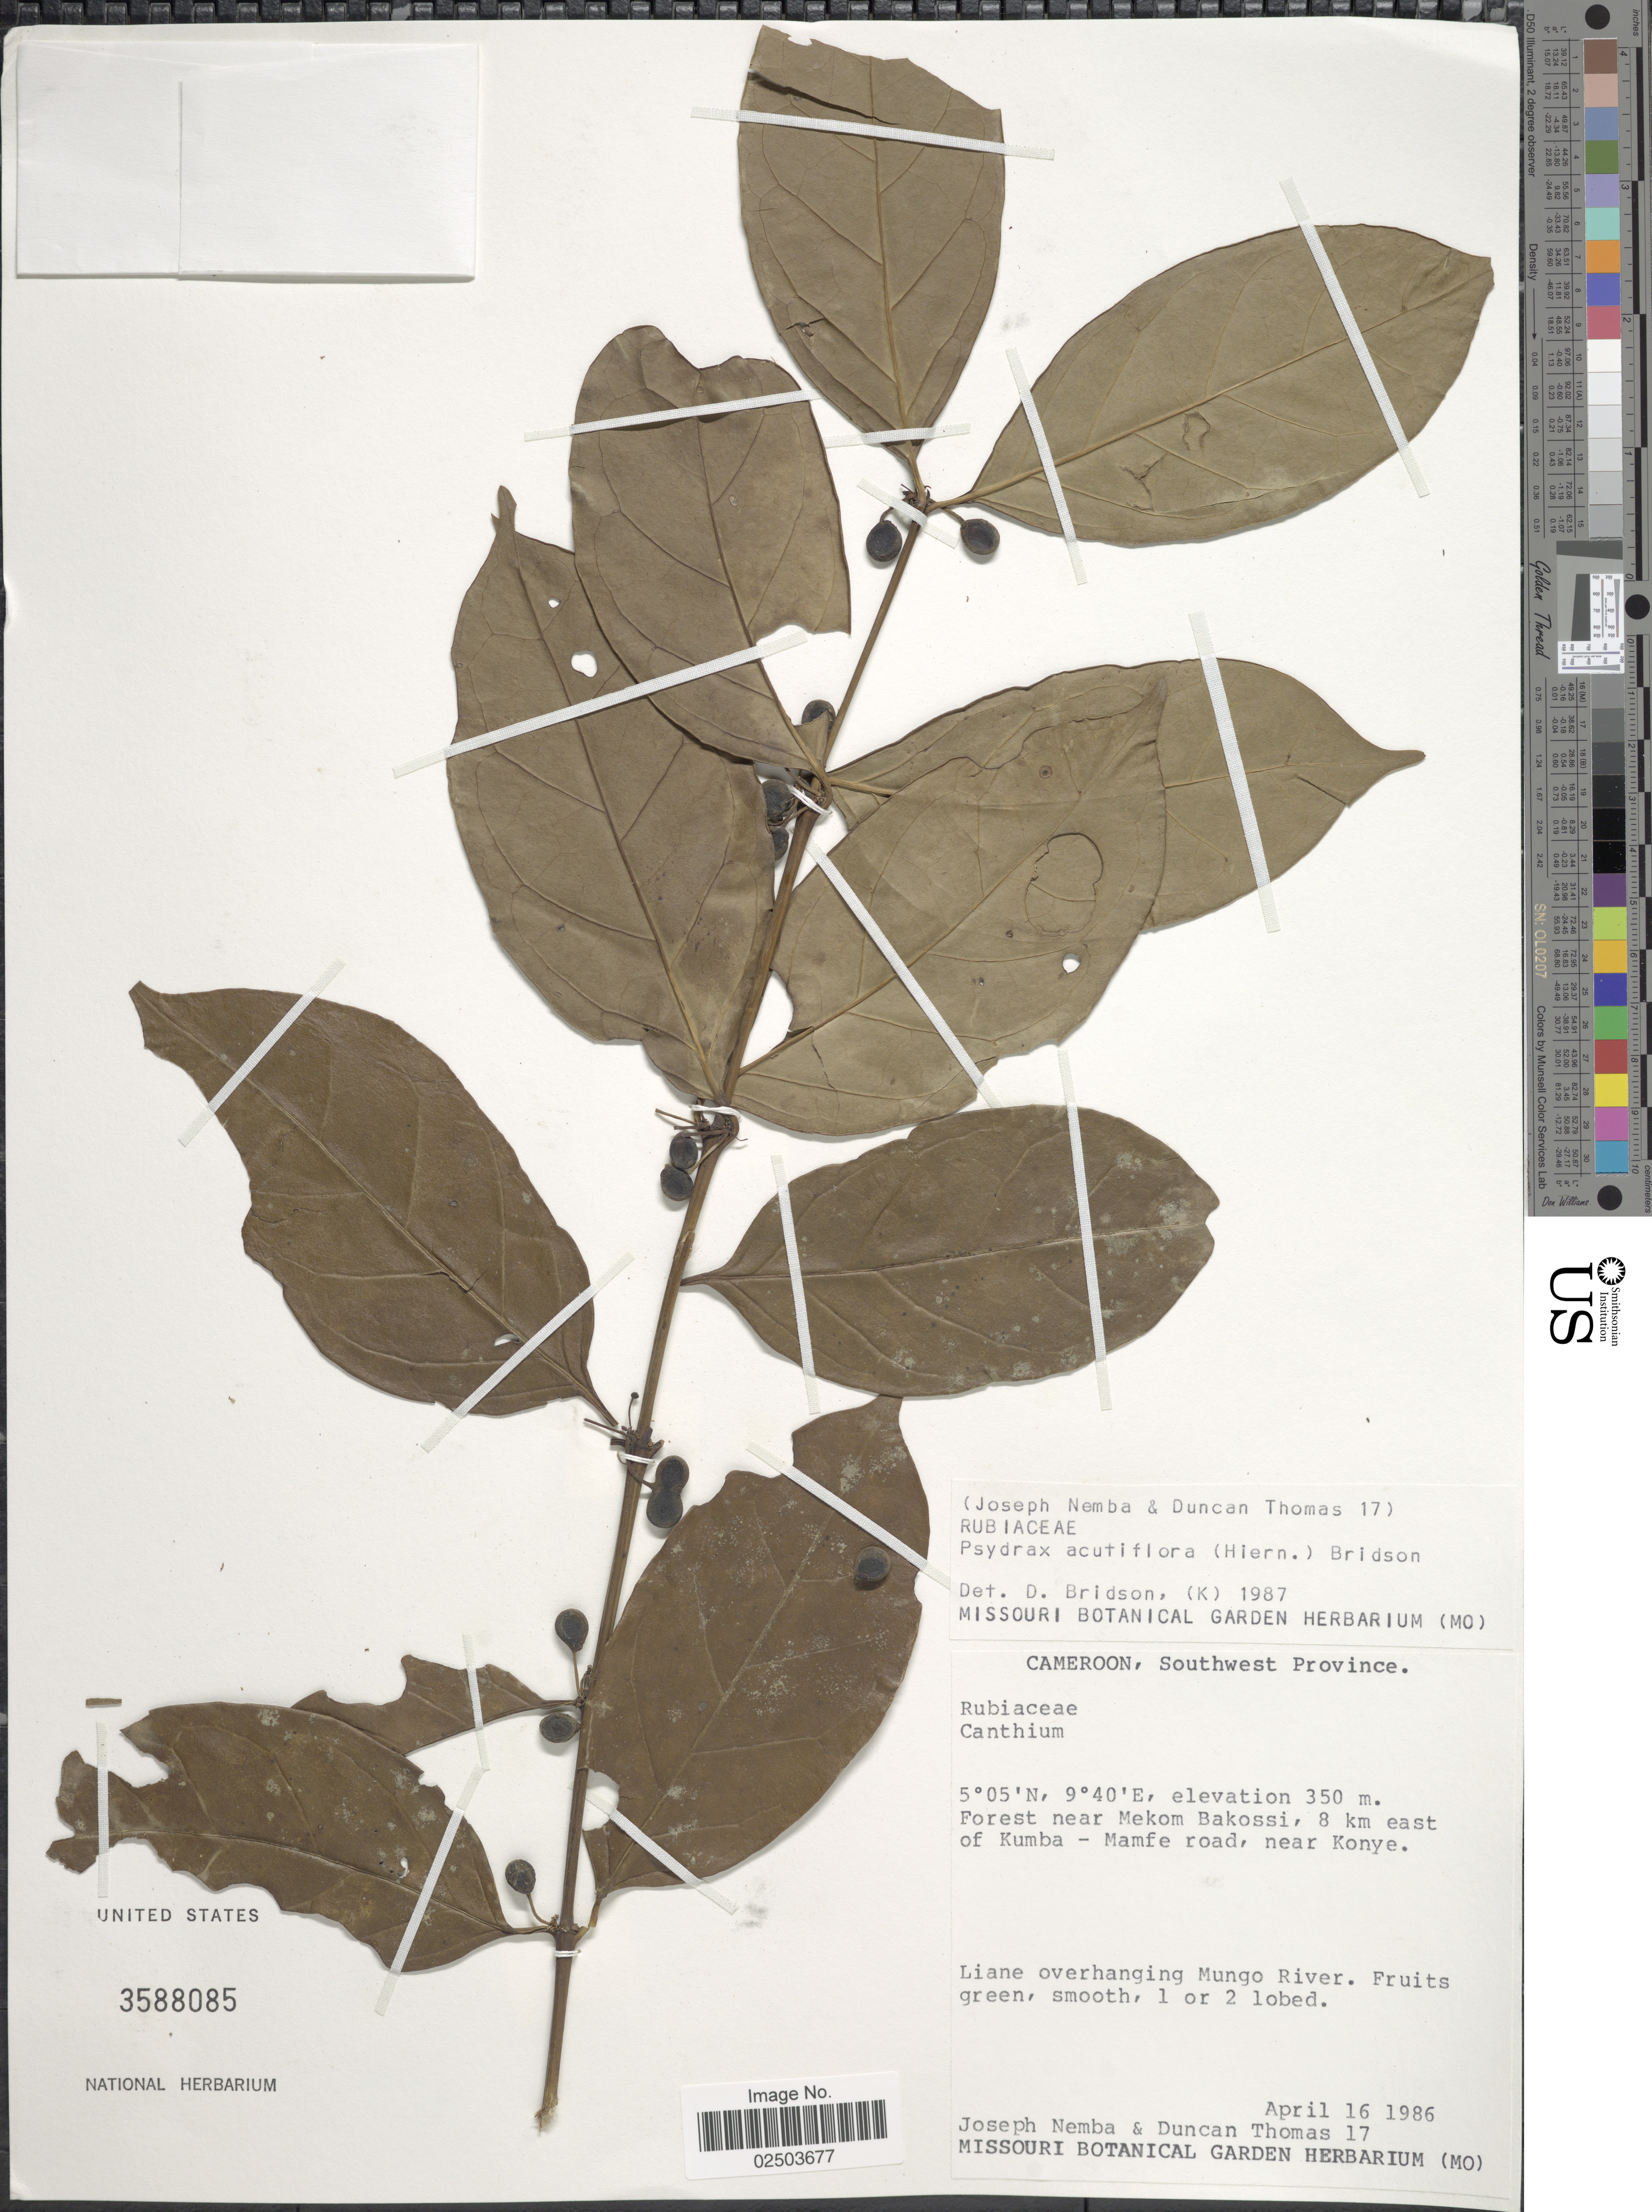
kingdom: Plantae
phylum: Tracheophyta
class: Magnoliopsida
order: Gentianales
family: Rubiaceae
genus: Psydrax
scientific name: Psydrax acutiflora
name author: (Hiern) Bridson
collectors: J. Nemba & D. W. Thomas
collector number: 17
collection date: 1986-04-16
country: Cameroon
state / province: Sud-Ouest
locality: Southwest Province. Forest near Mekom Bakossi, 8 km east of Kumba - Mamfe road, near Koyne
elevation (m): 350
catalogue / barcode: US 3588085